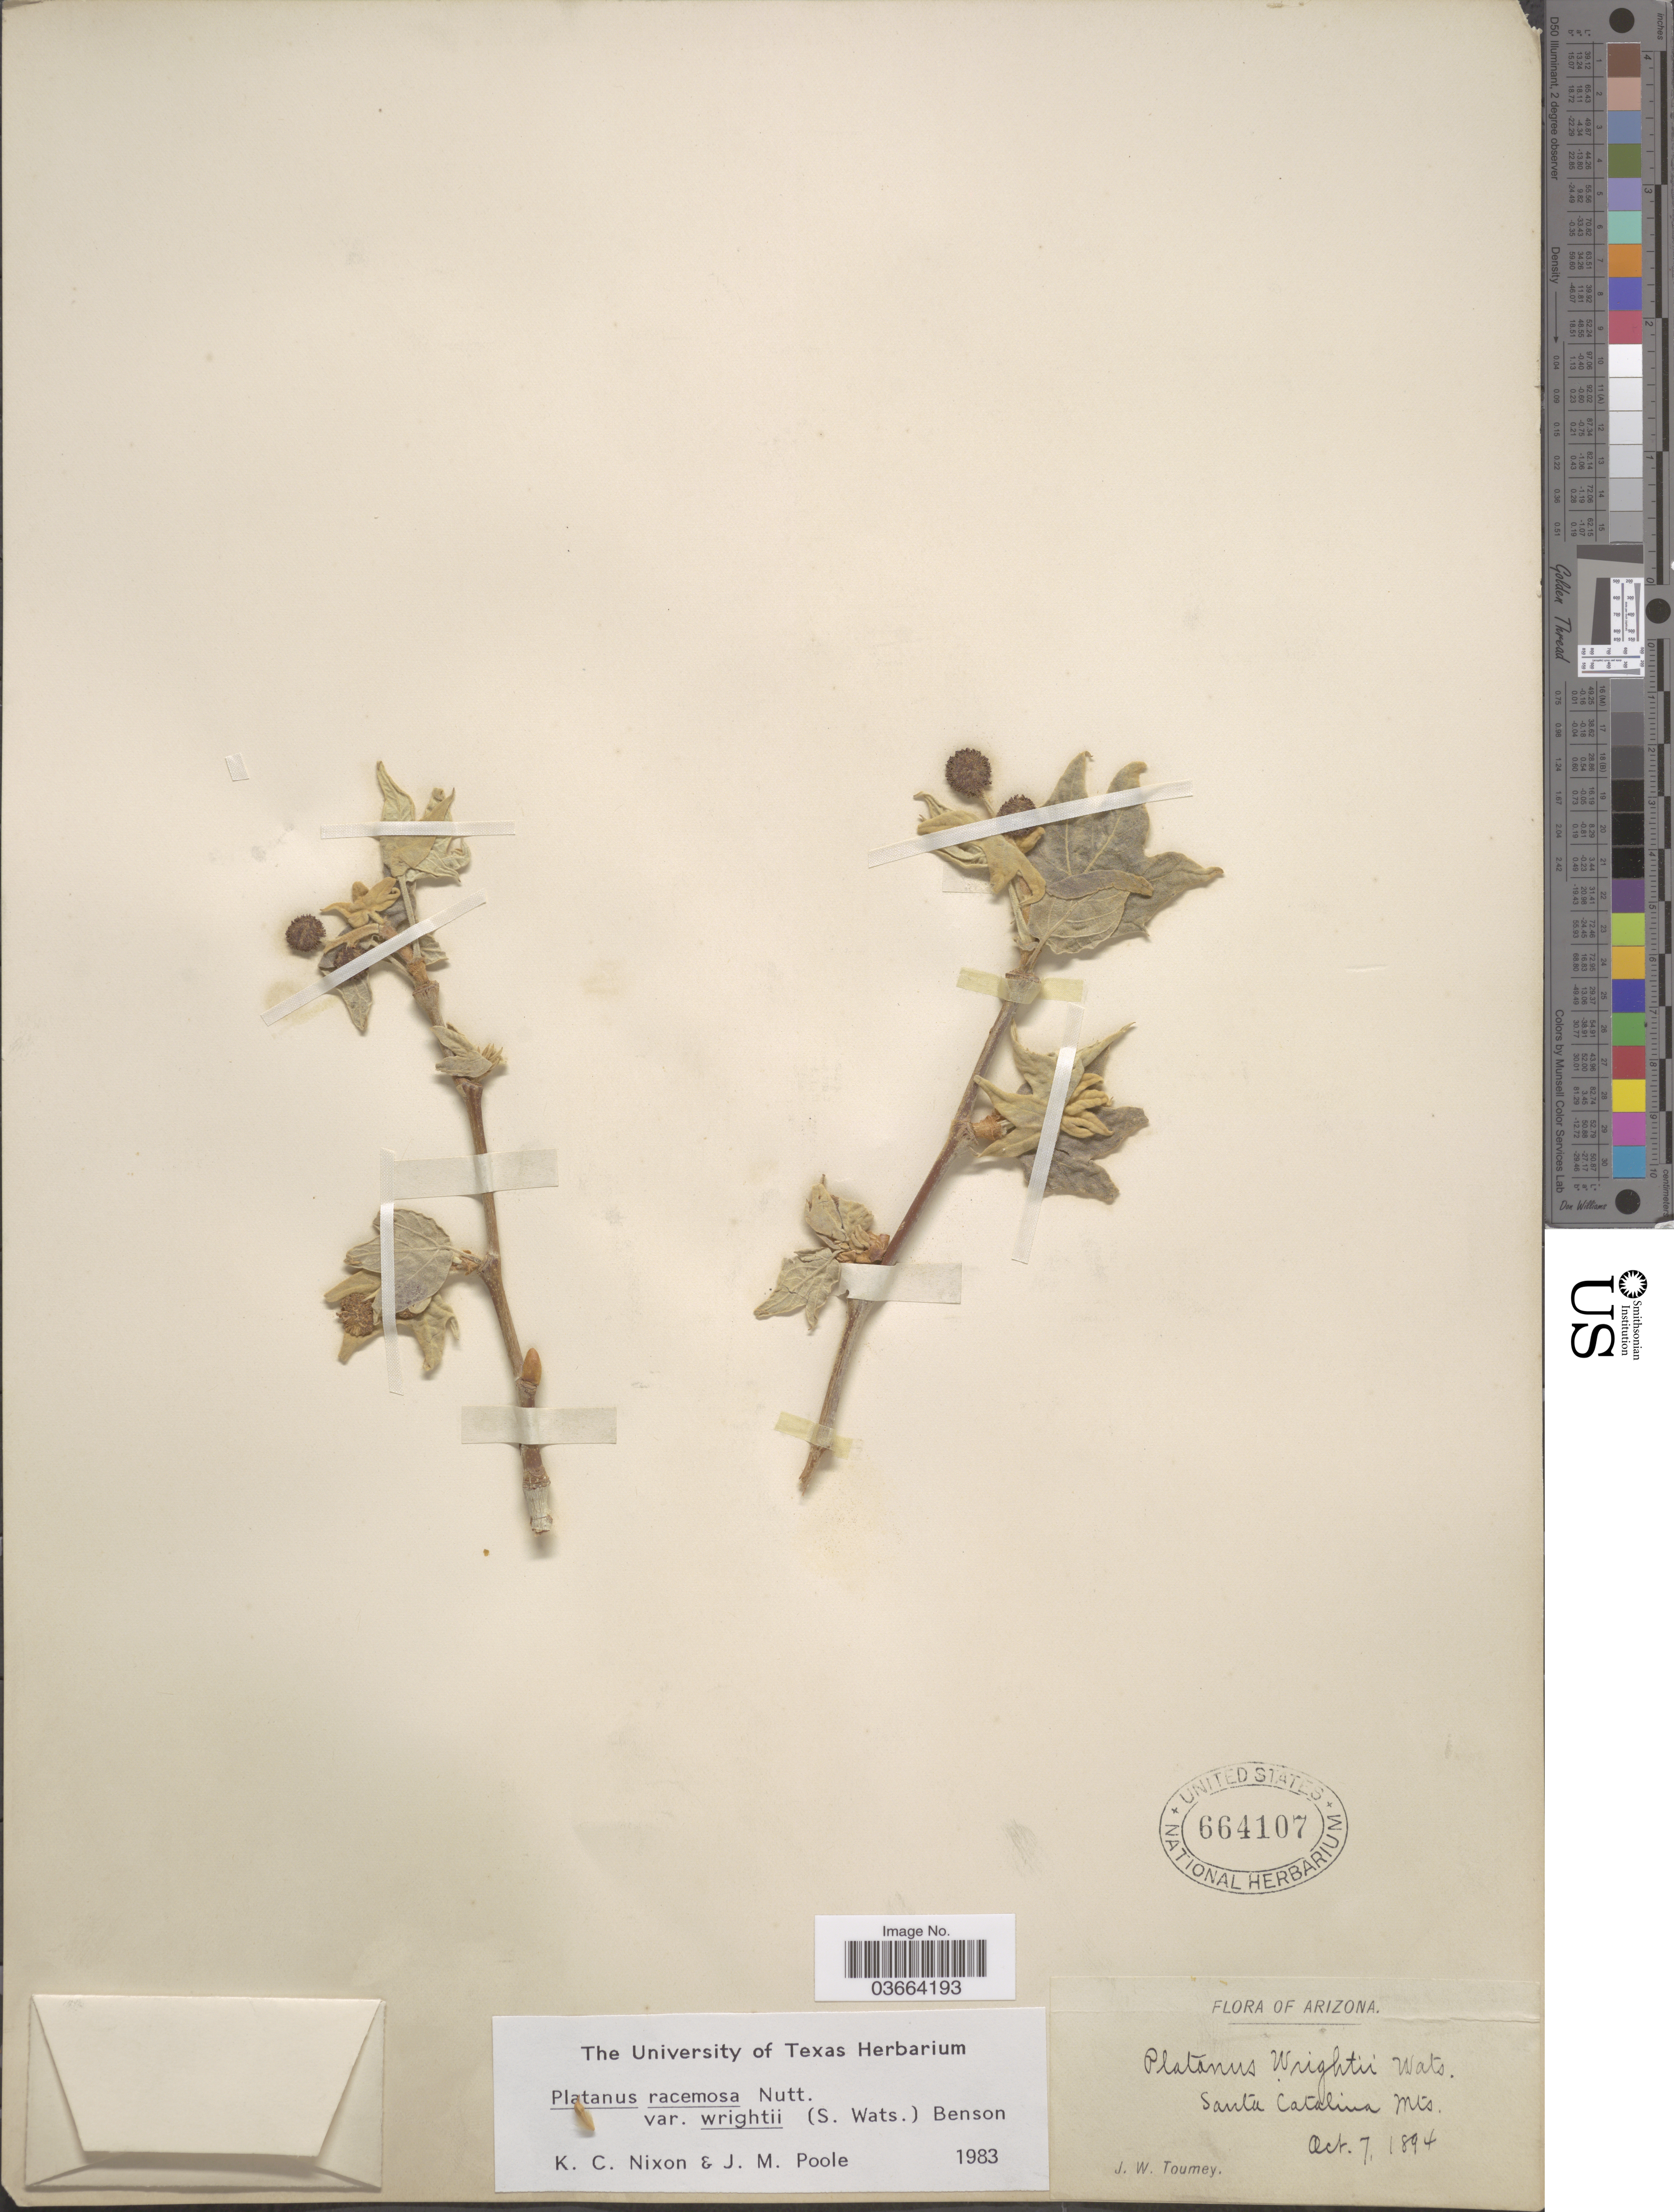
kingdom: Plantae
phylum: Tracheophyta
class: Magnoliopsida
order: Proteales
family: Platanaceae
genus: Platanus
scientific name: Platanus racemosa var. wrightii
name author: (S. Watson) L.D. Benson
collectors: J. W. Toumey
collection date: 1894-10-07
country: United States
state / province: Arizona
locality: Santa Catalina Mts.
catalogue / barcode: US 664107